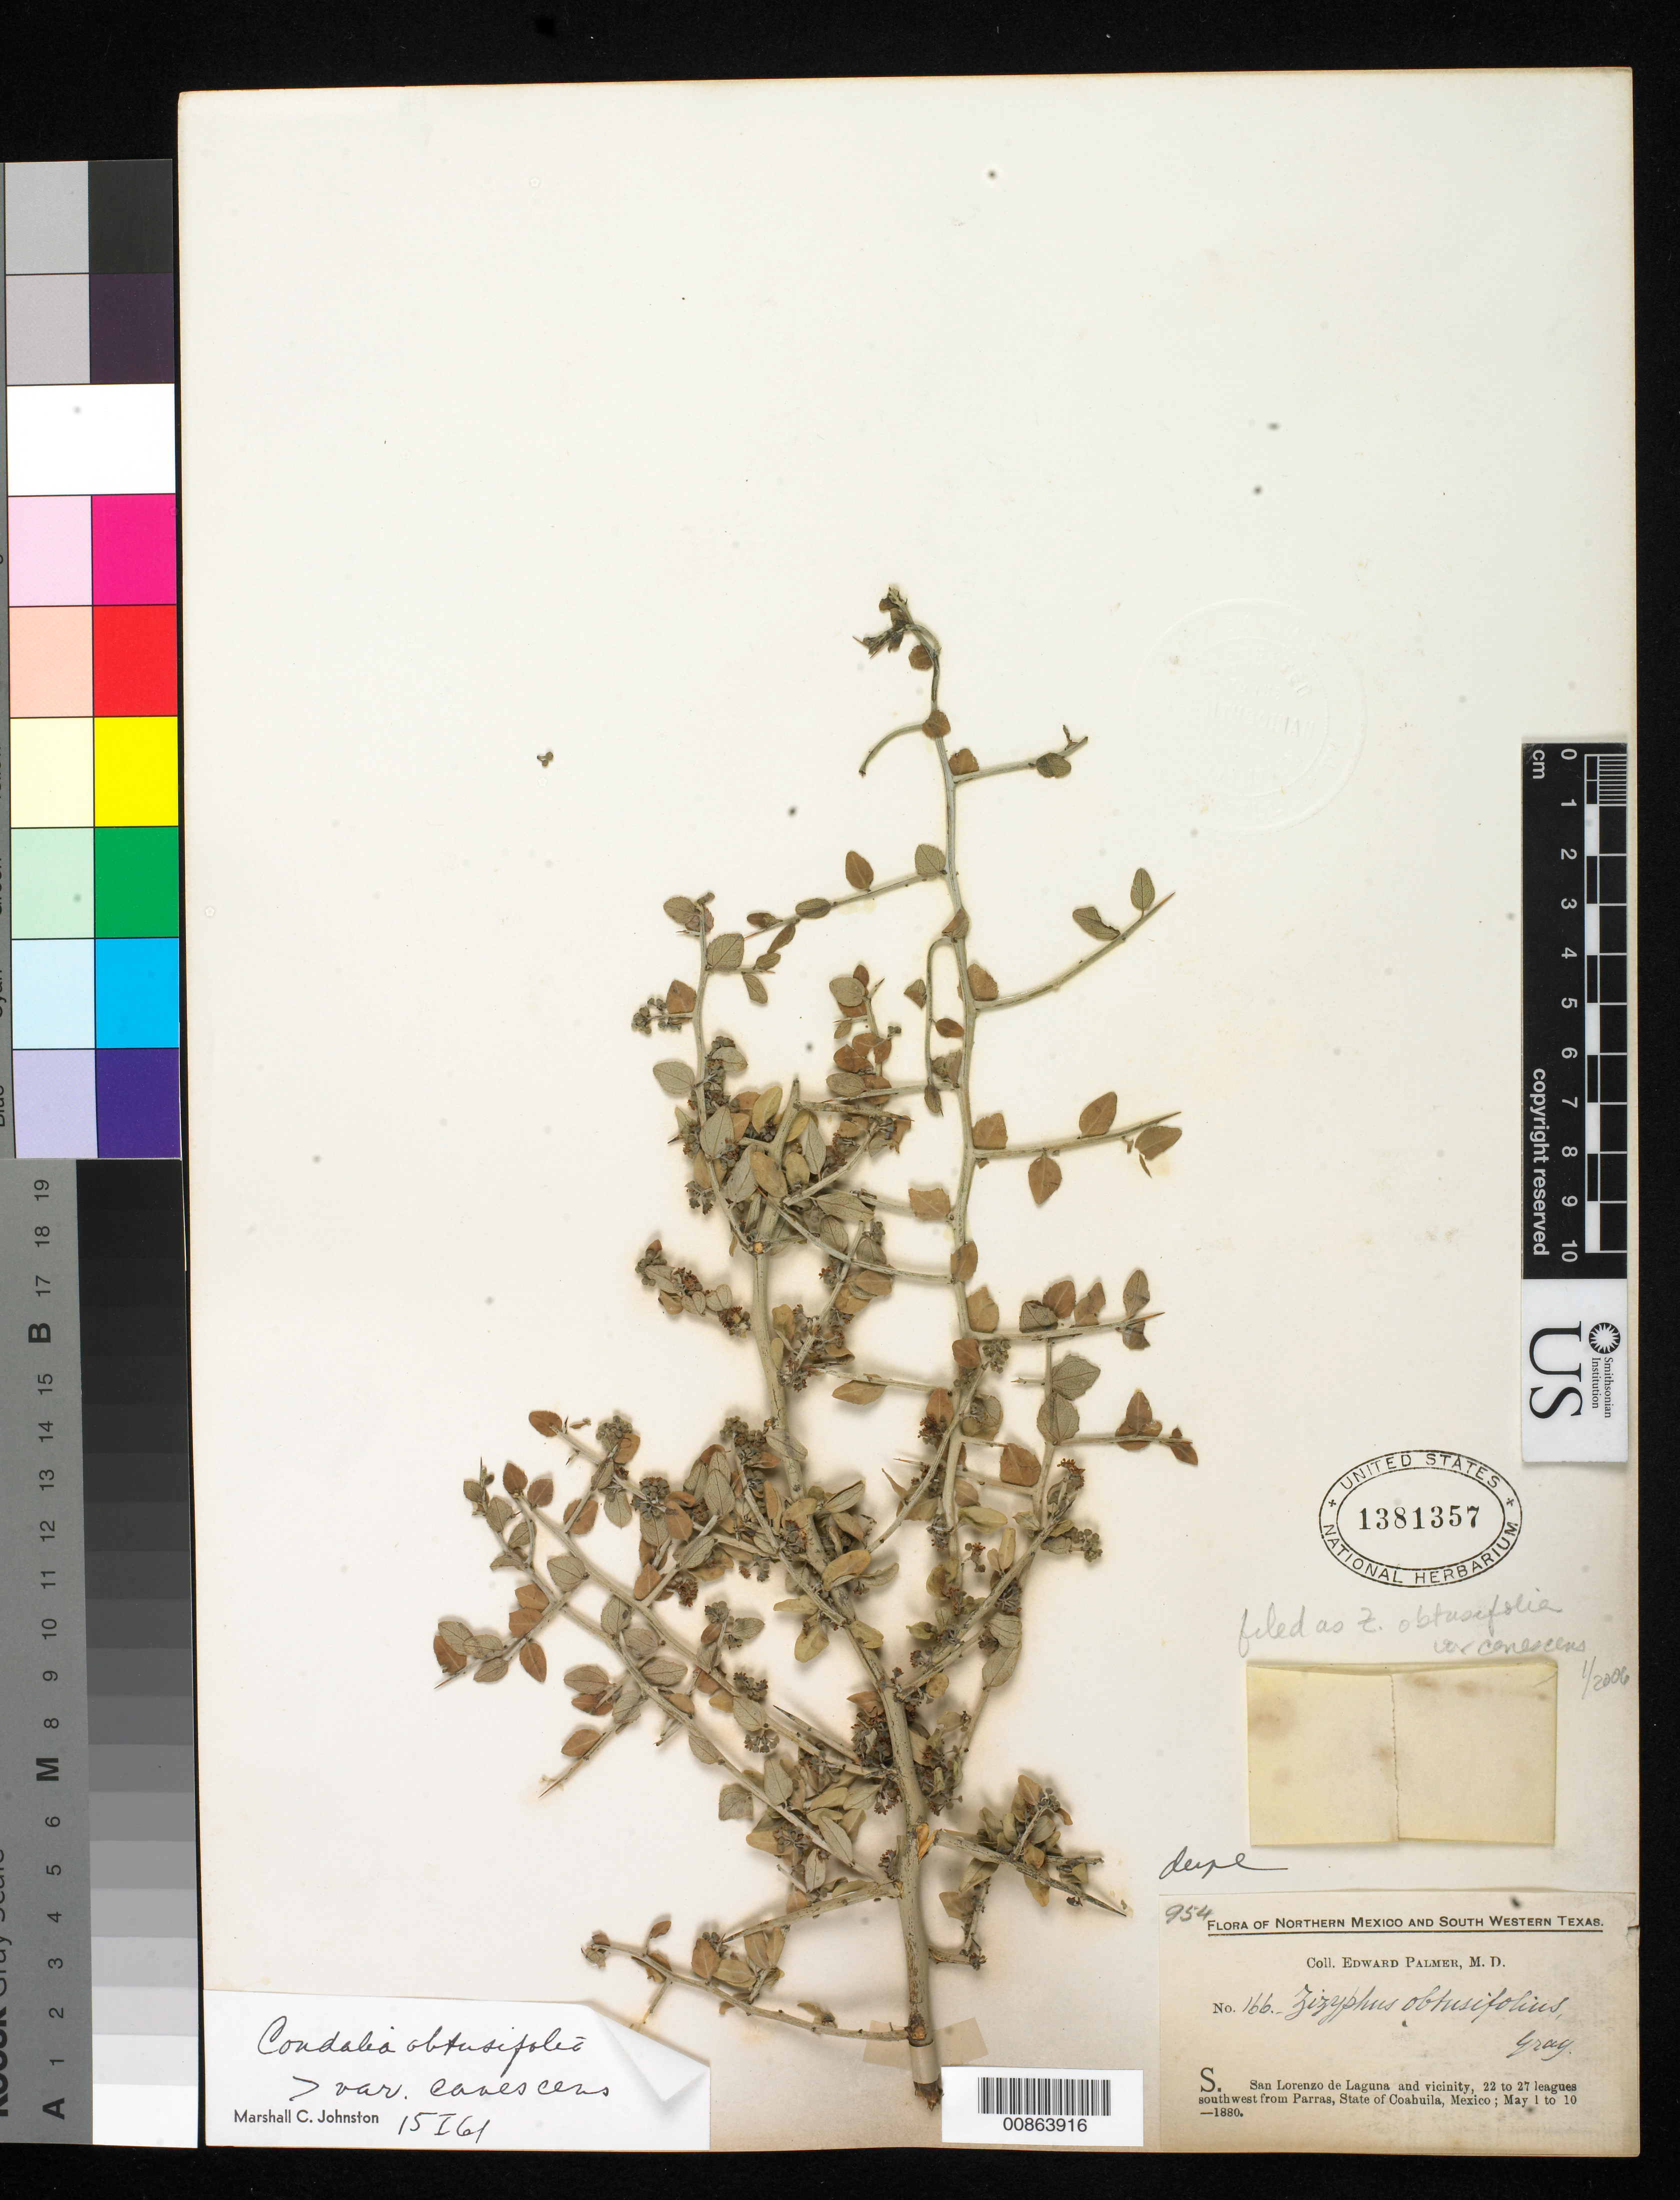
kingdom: Plantae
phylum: Tracheophyta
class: Magnoliopsida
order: Rosales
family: Rhamnaceae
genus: Sarcomphalus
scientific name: Sarcomphalus obtusifolius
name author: (Hook. ex Torr. & A. Gray) Hauenschild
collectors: E. Palmer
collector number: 166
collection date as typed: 01 May 1880 to 10 May 1880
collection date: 1880-05-01/1880-05-10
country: Mexico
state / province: Coahuila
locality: S. San Lorenzo de Laguna and vicinity, 22 to 27 leagues southwest from Parras, Coahuila.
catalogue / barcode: US 1381357